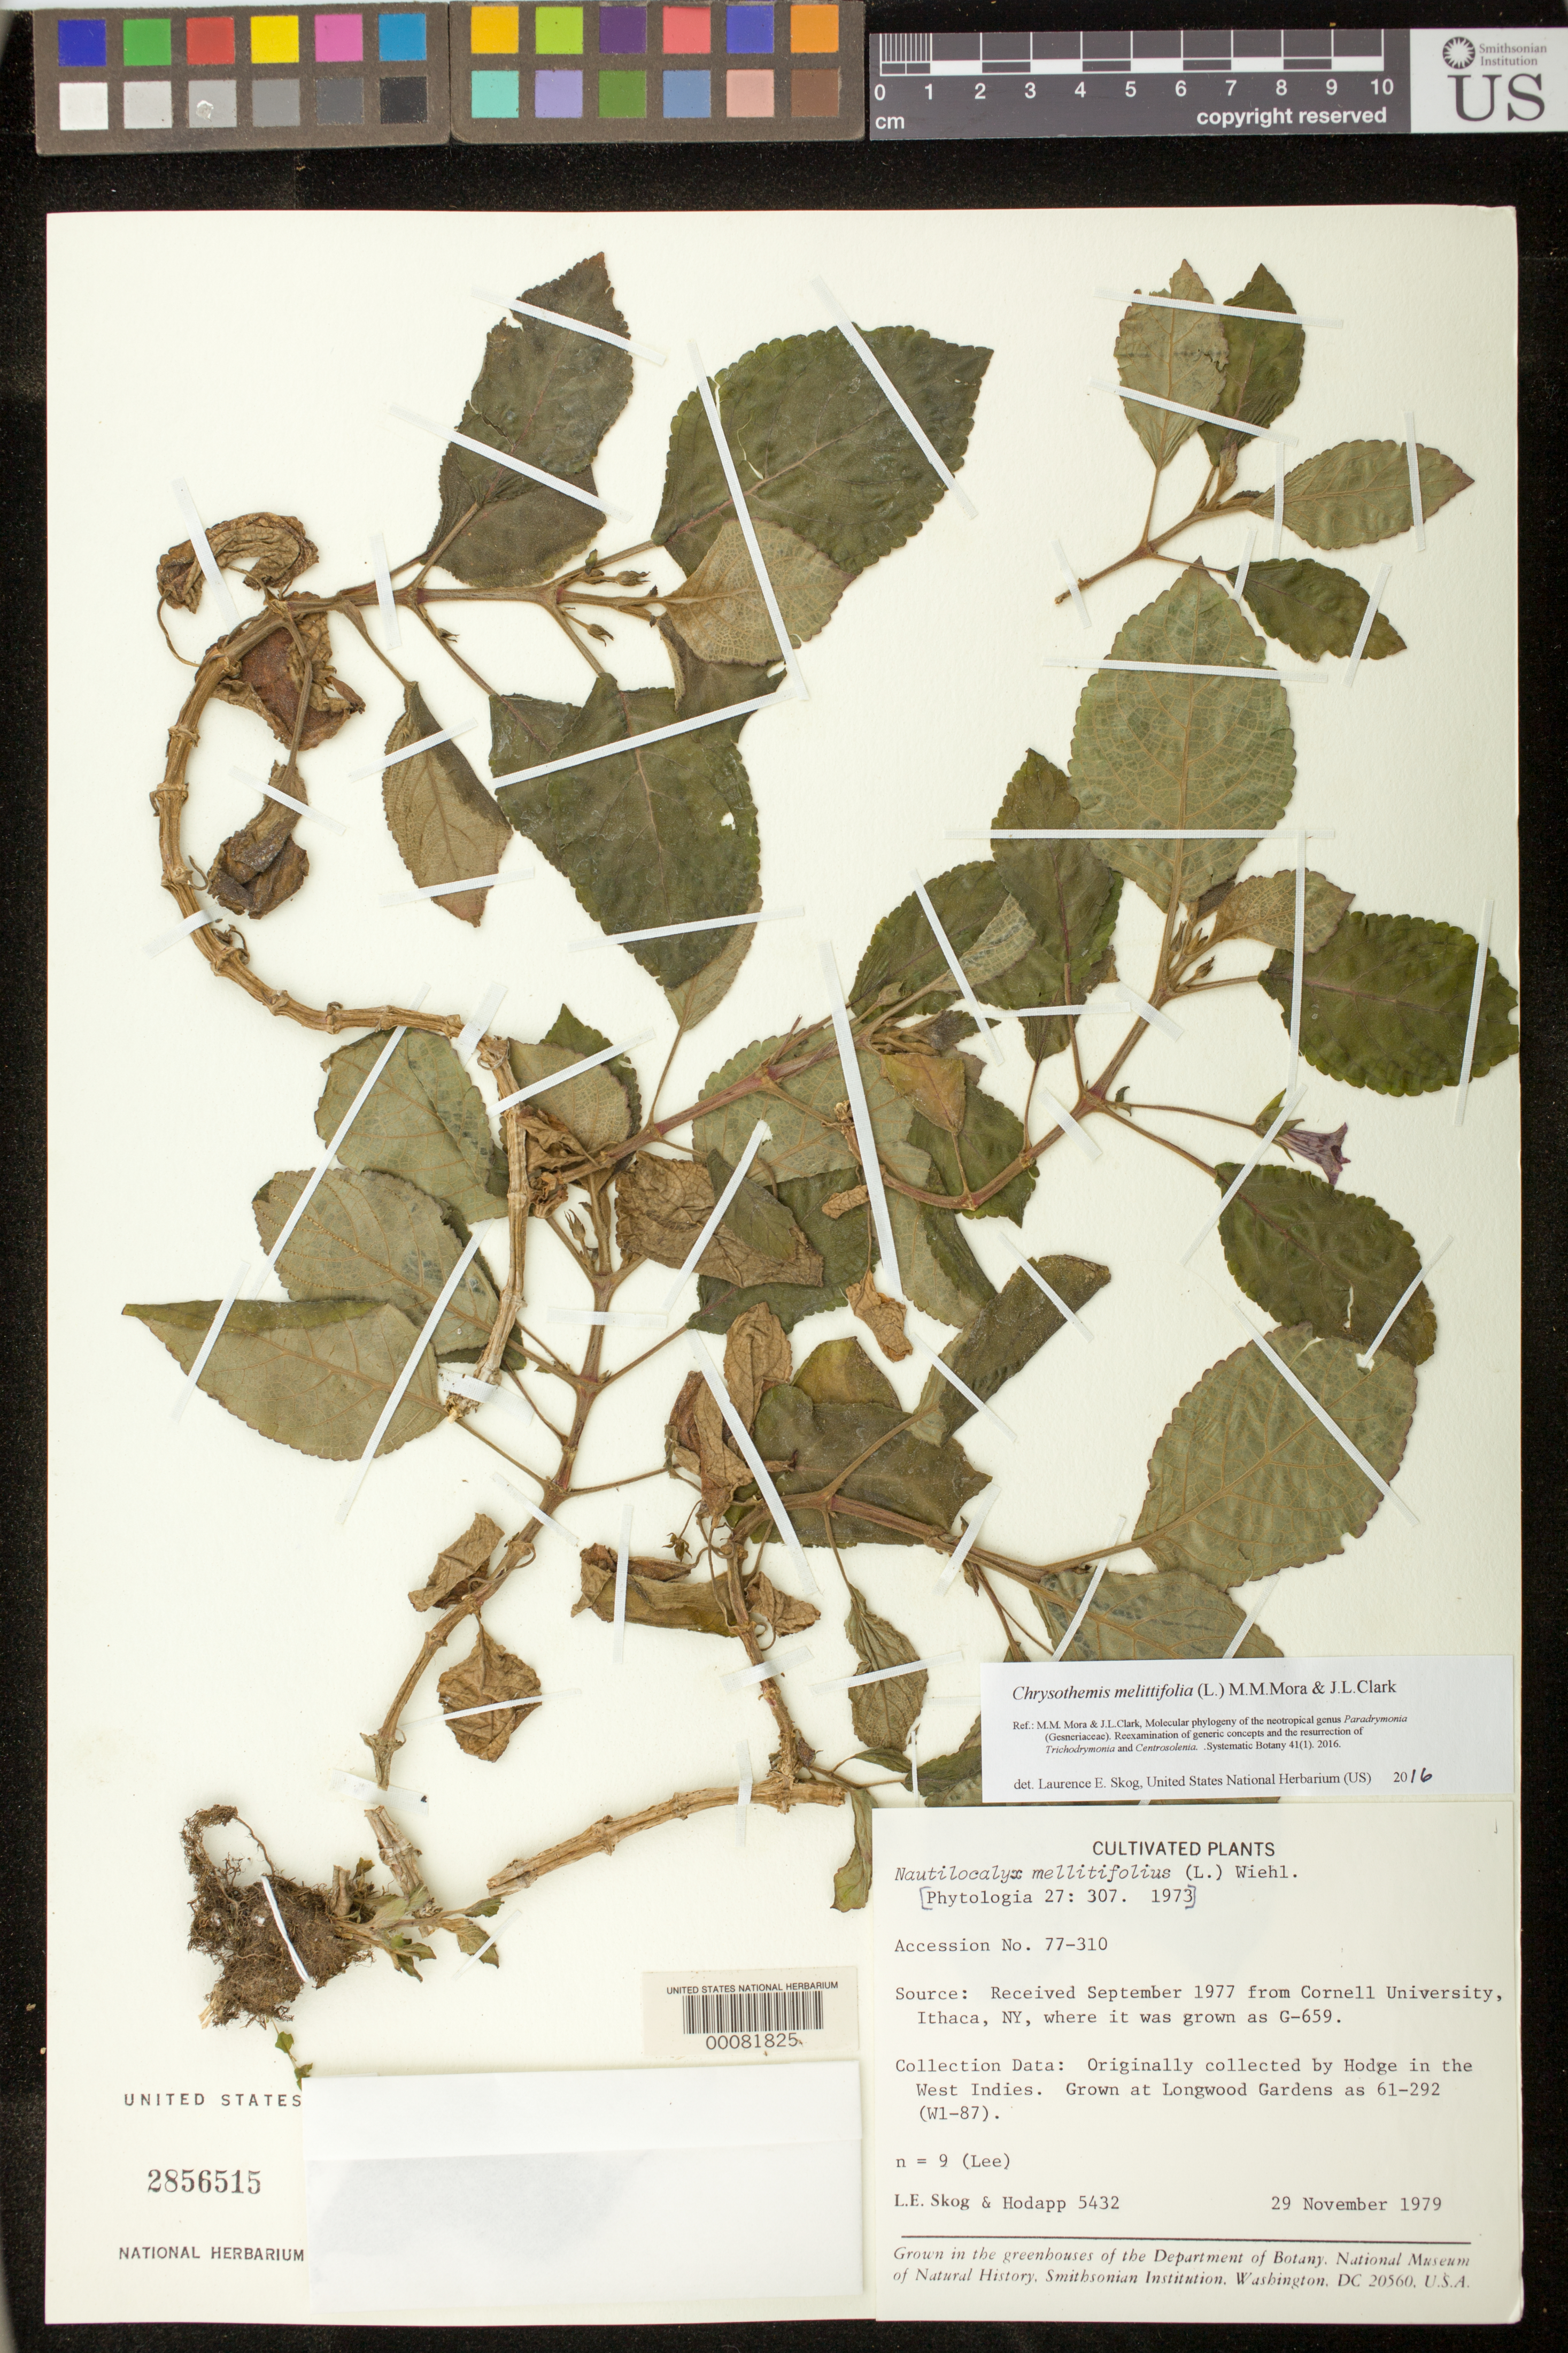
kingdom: Plantae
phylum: Tracheophyta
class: Magnoliopsida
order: Lamiales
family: Gesneriaceae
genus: Chrysothemis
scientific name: Chrysothemis melittifolia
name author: (L.) M.M. Mora & J.L. Clark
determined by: Skog, Laurence E.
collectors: L. E. Skog & S. Hodapp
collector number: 5432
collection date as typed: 29 Nov 1979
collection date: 1979-11-29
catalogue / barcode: US 2856515